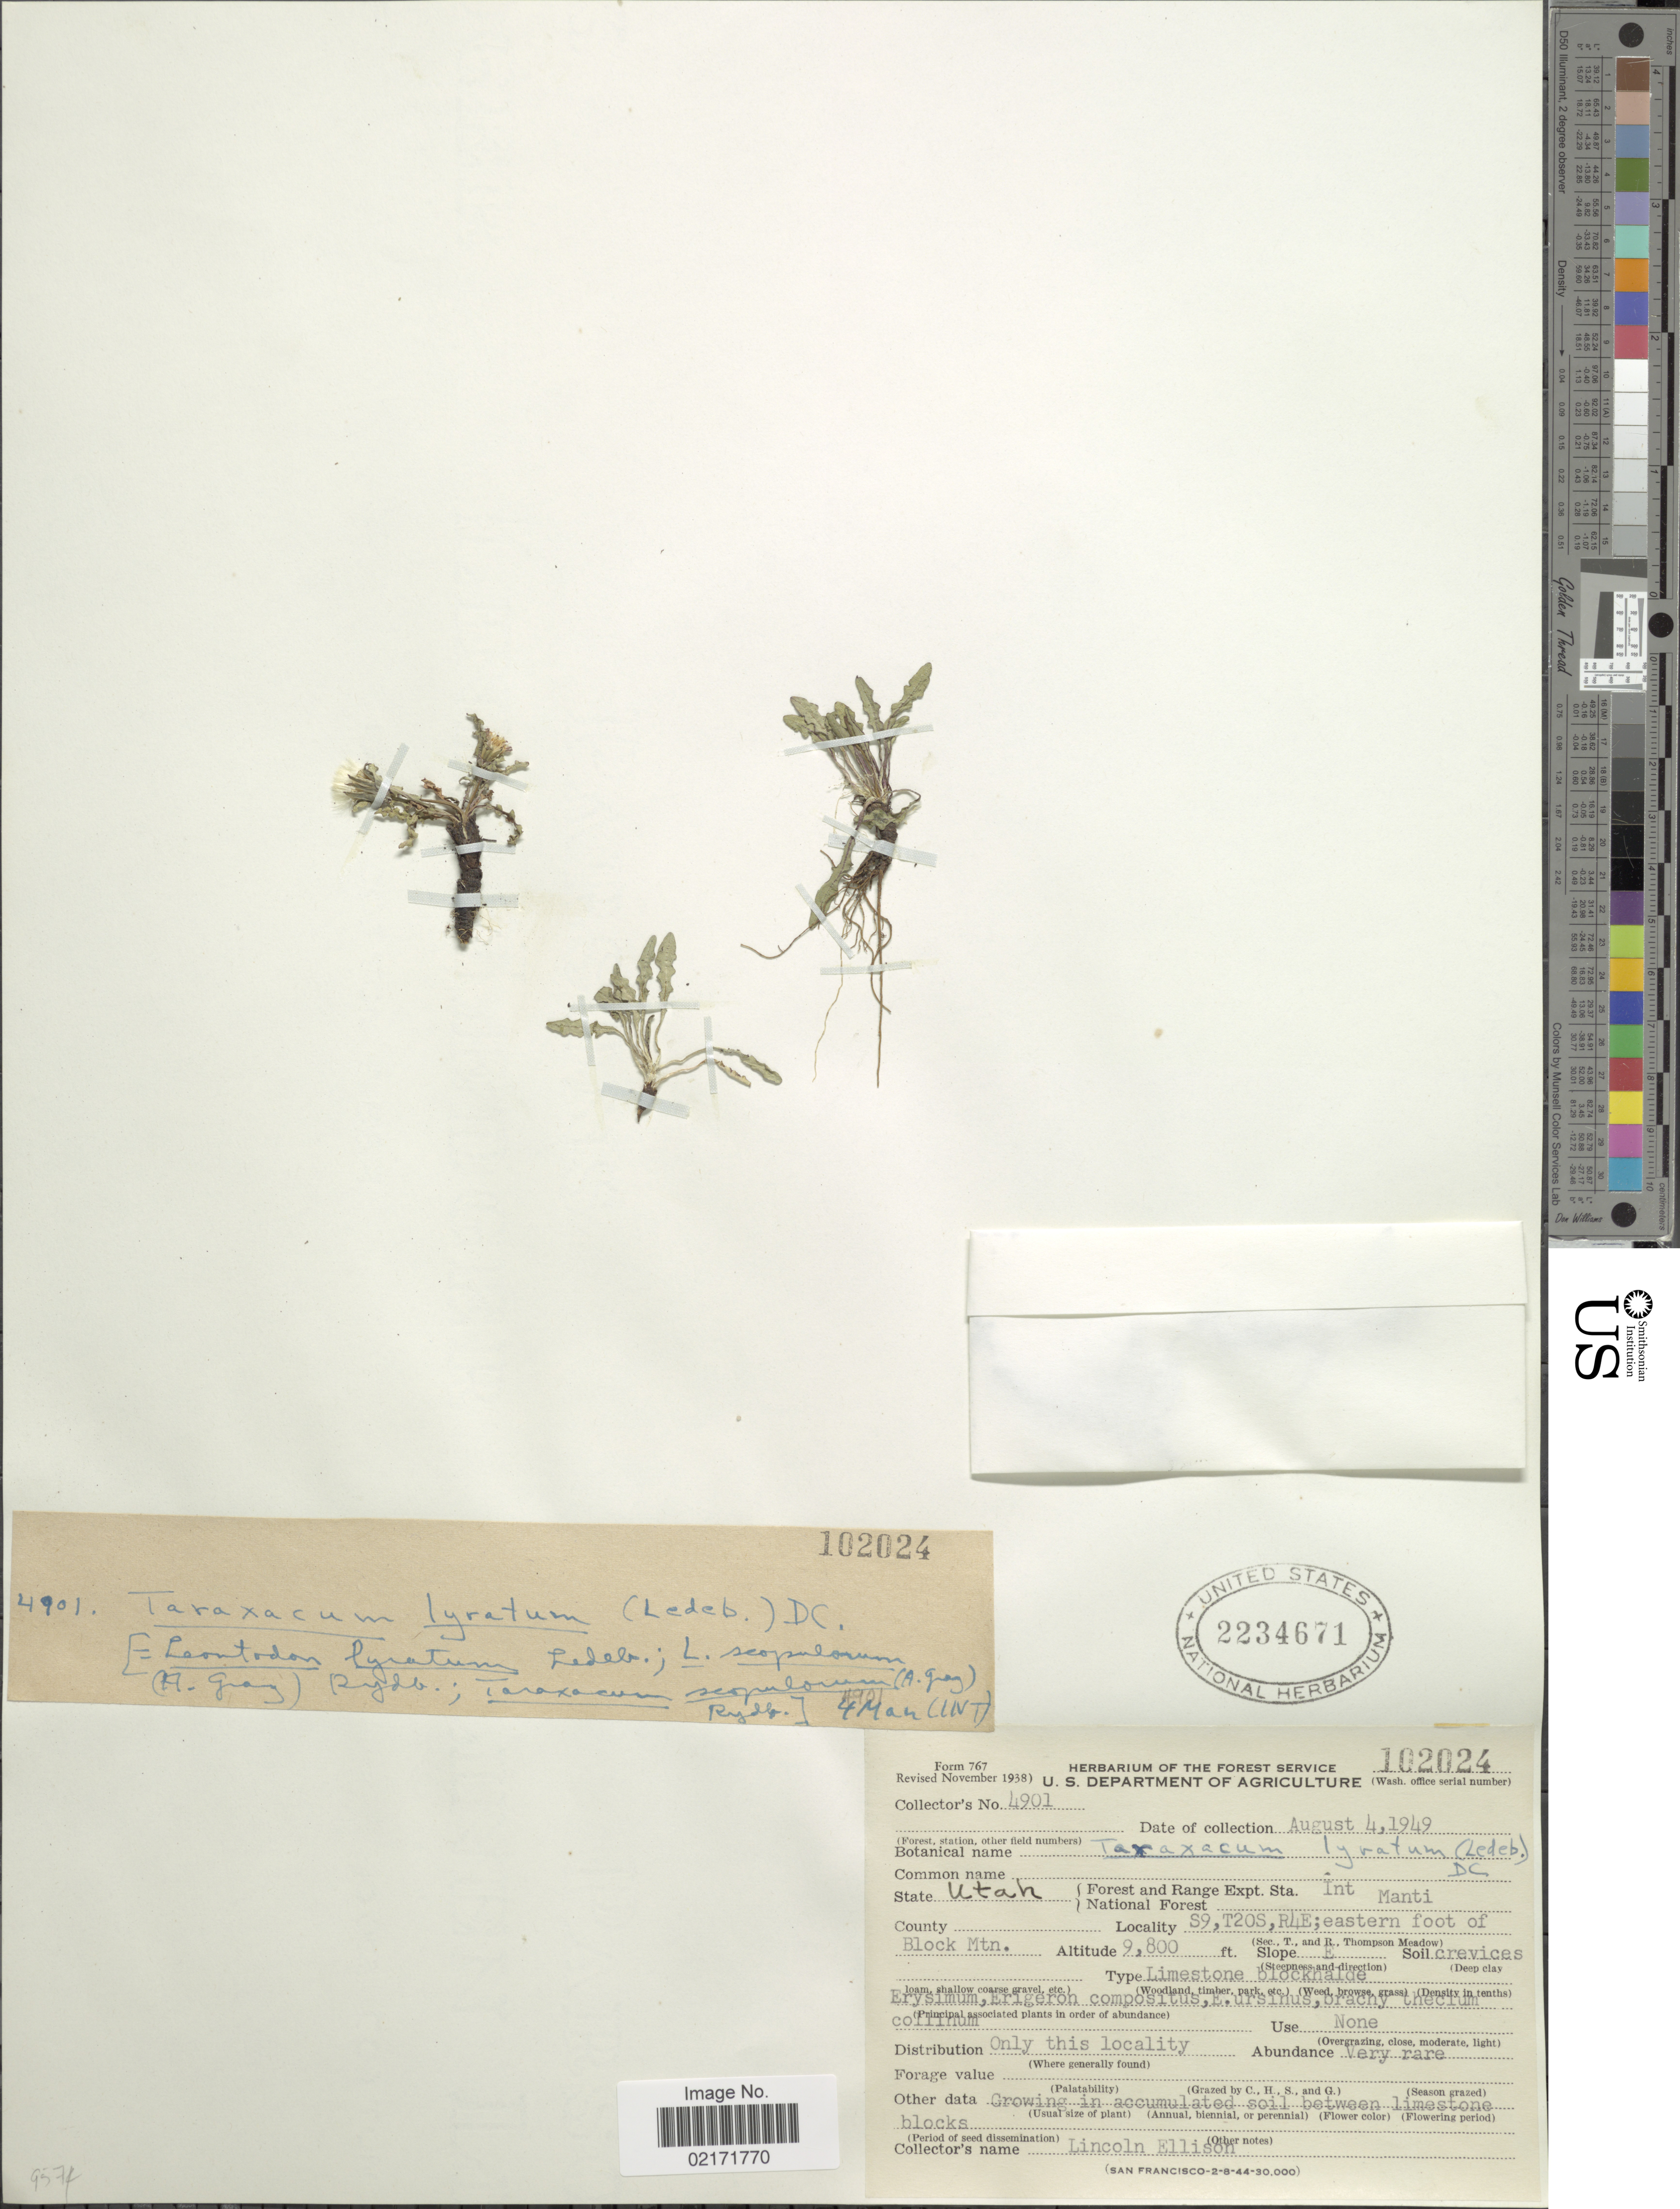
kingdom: Plantae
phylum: Tracheophyta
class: Magnoliopsida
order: Asterales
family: Asteraceae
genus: Taraxacum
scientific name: Taraxacum lyratum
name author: (Ledeb.) DC.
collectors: L. Ellison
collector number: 4901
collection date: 1949-08-04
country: United States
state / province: Utah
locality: State Utah. Int. Manti. Block Mtn.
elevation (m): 2987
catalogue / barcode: US 2234671